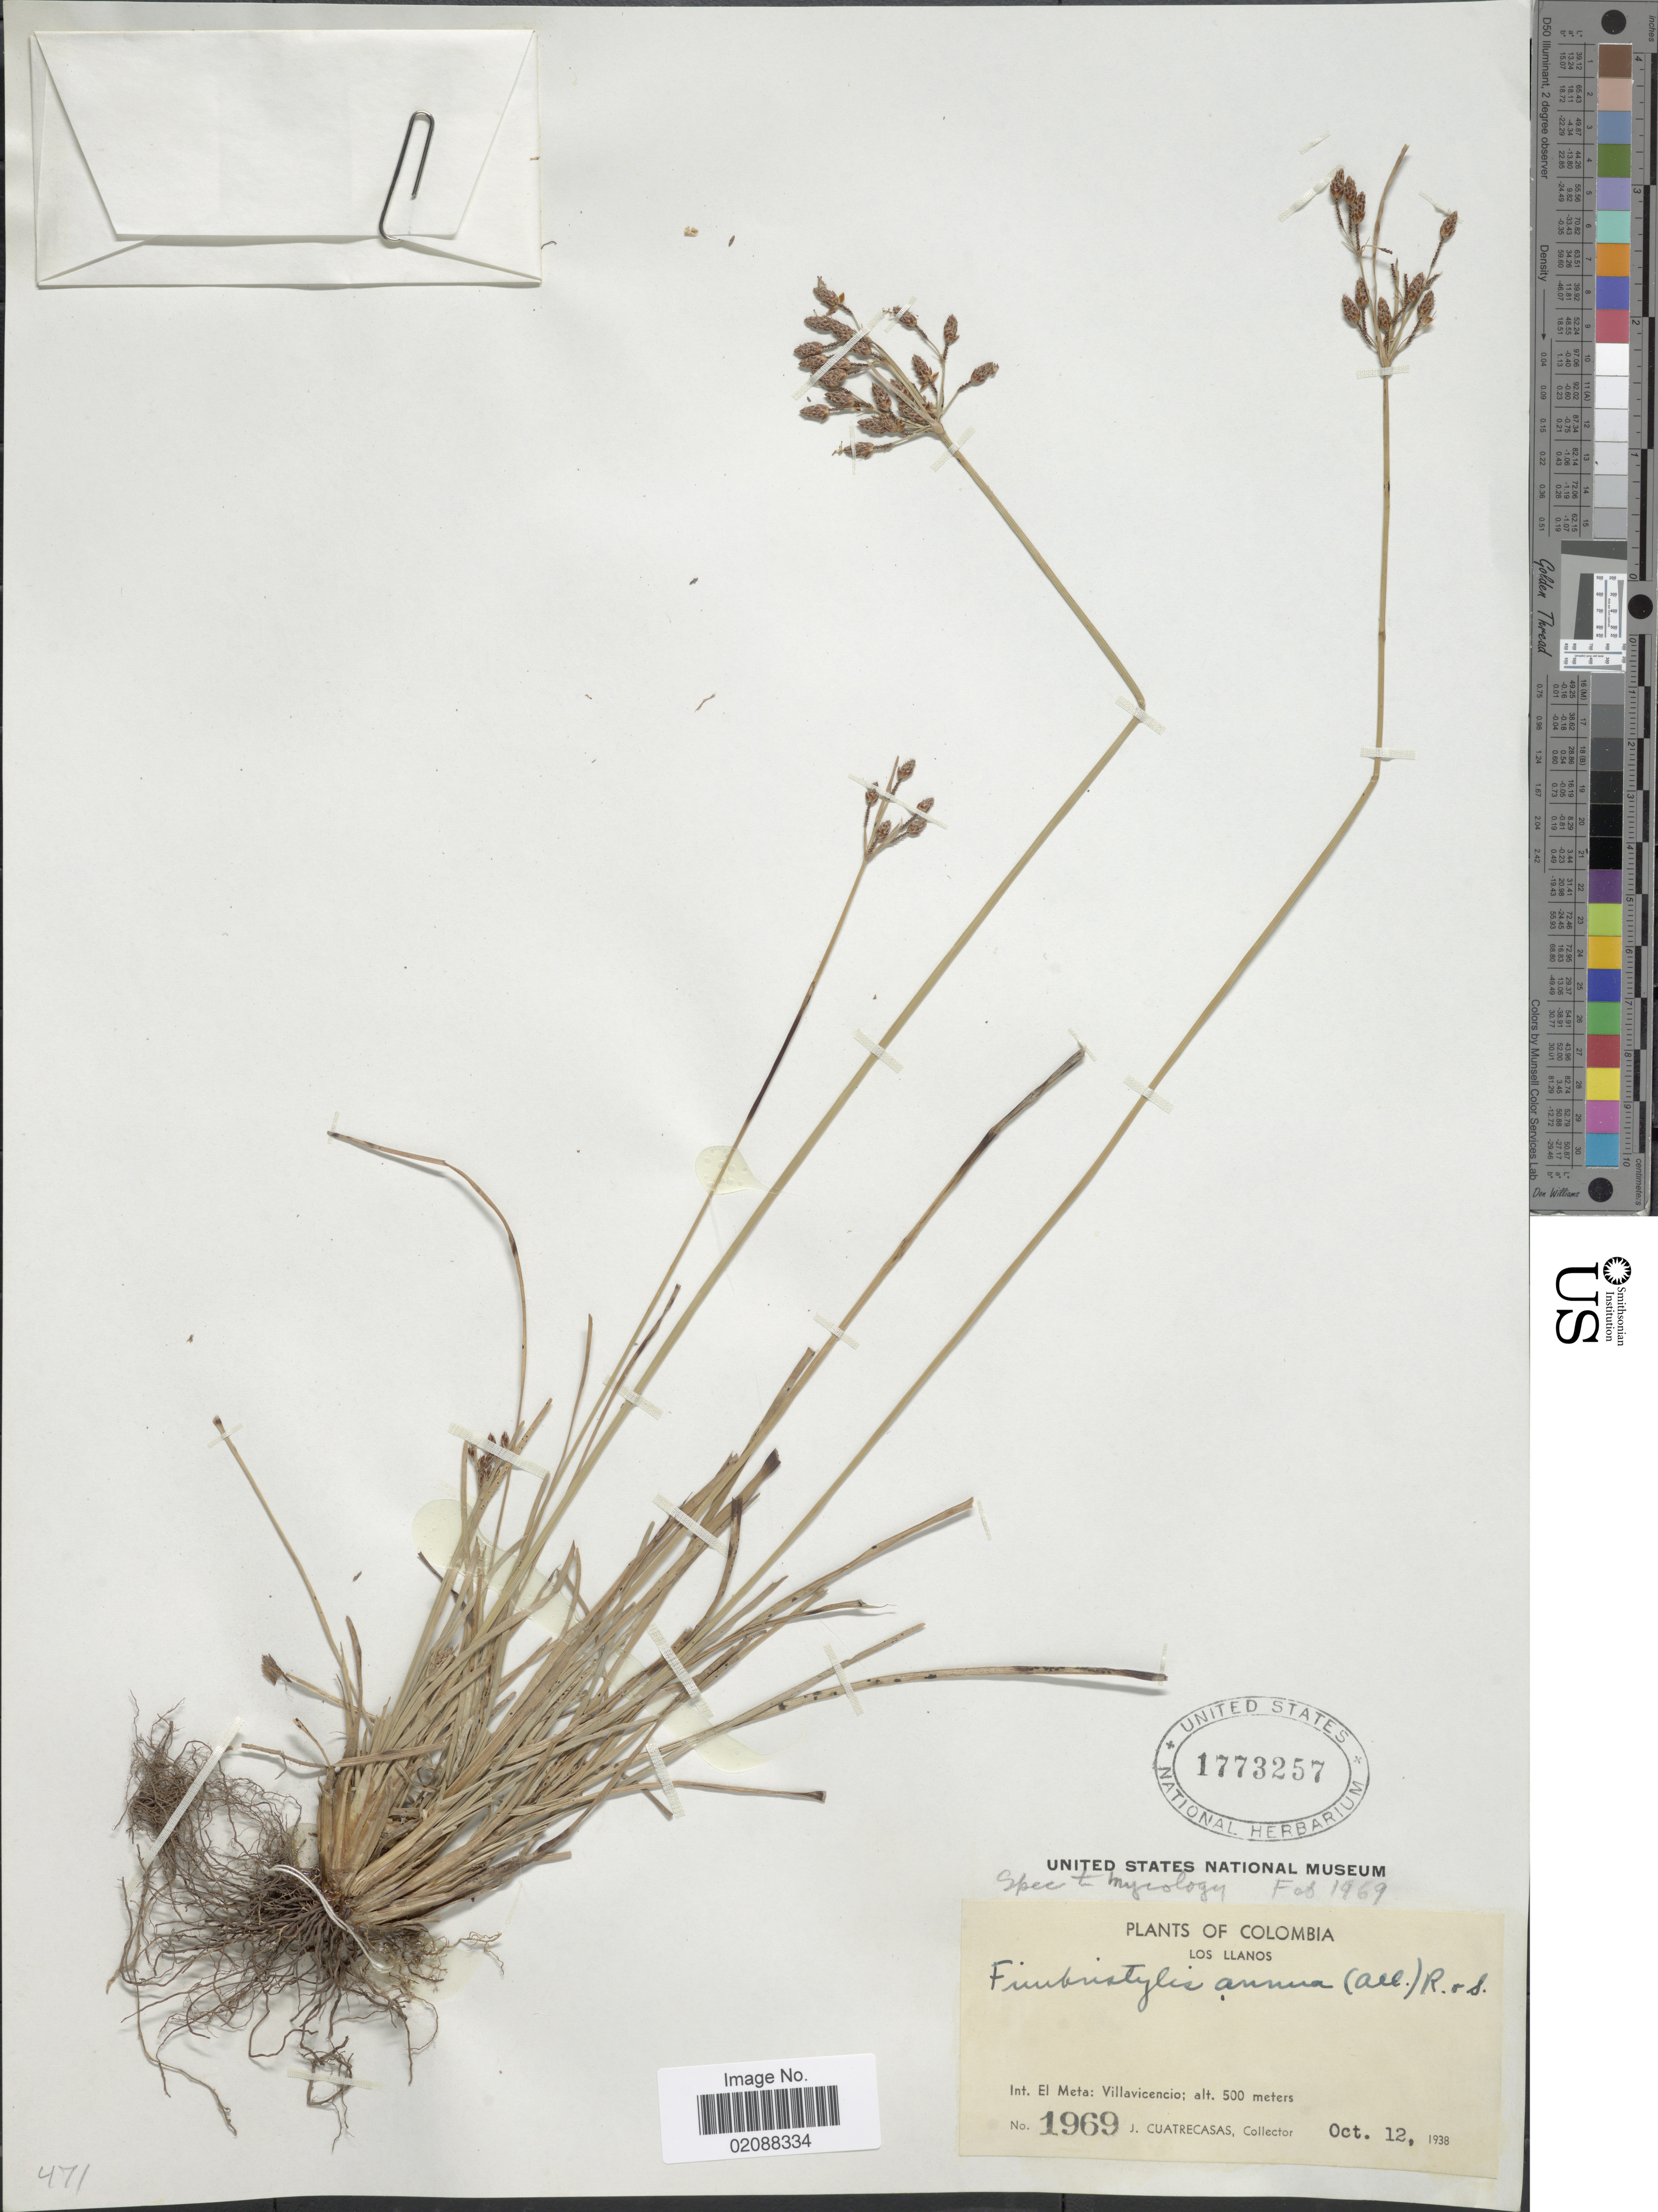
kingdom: Plantae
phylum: Tracheophyta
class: Liliopsida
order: Poales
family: Cyperaceae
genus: Fimbristylis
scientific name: Fimbristylis dichotoma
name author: (L.) Vahl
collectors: J. Cuatrecasas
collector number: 1969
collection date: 1938-10-12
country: Colombia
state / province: Meta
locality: Los Llanos, Villavicencio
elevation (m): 500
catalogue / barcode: US 1773257